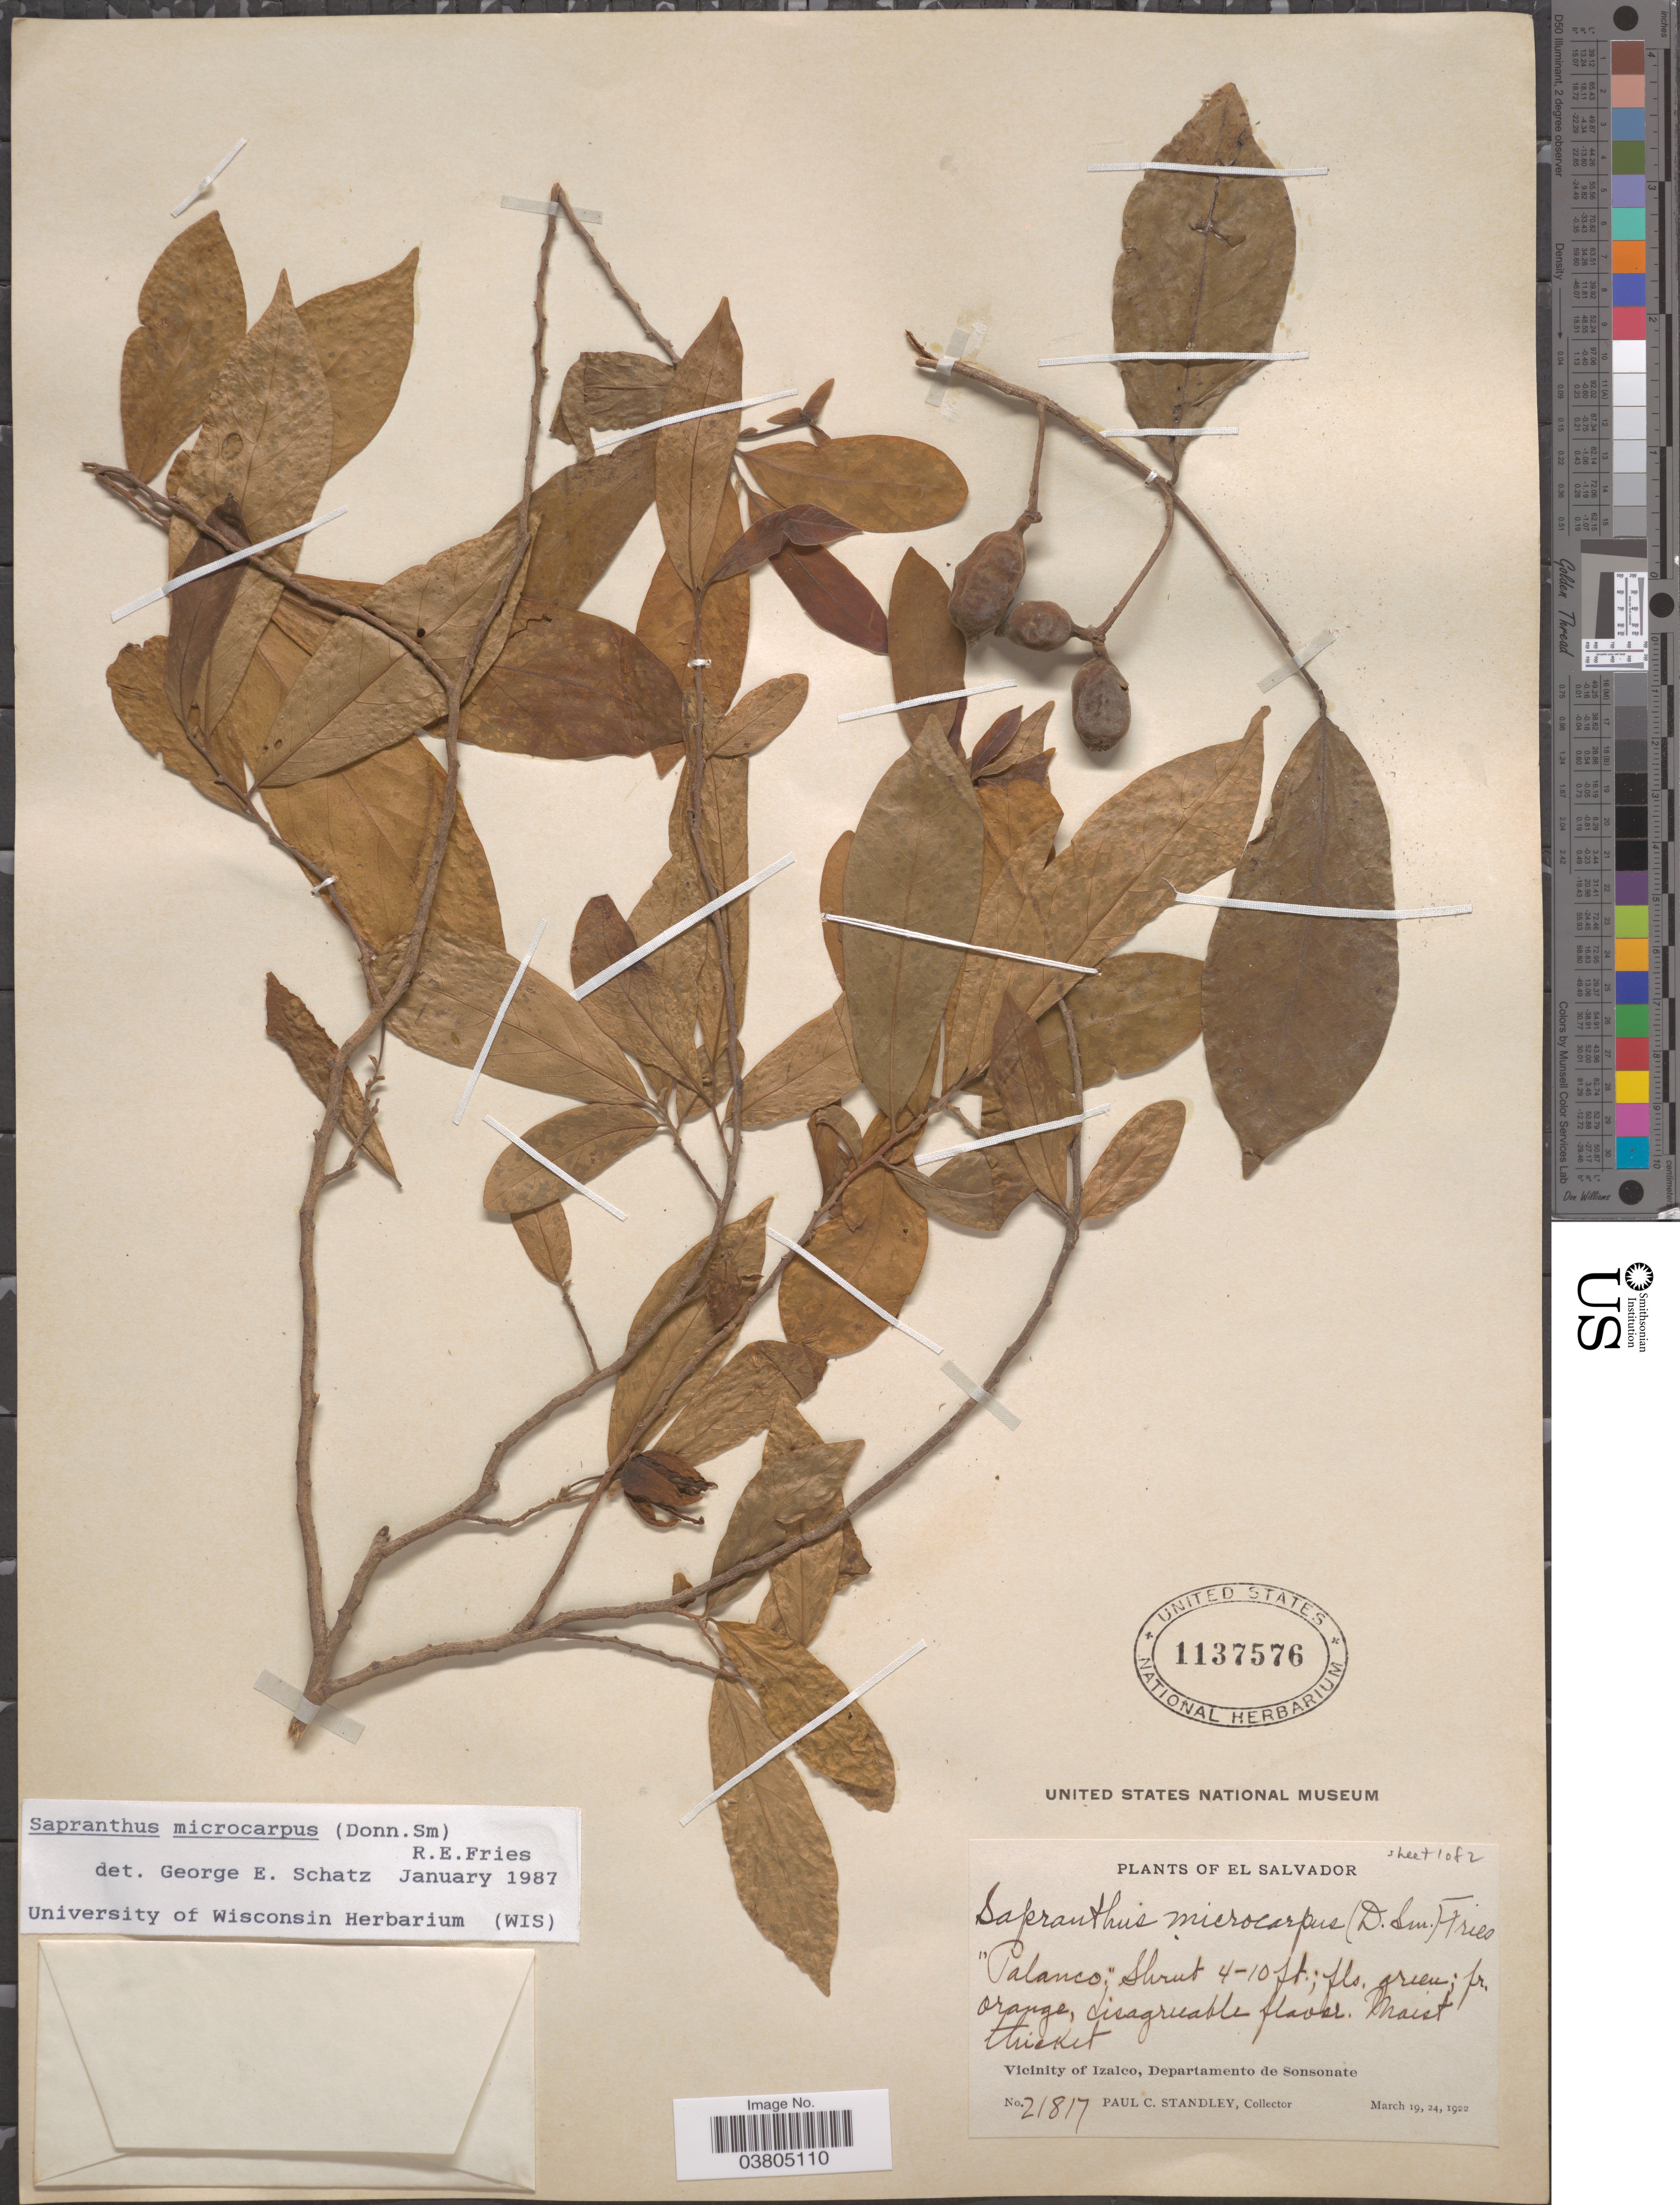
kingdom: Plantae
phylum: Tracheophyta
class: Magnoliopsida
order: Magnoliales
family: Annonaceae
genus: Sapranthus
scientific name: Sapranthus microcarpus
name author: (Donn. Sm.) R.E. Fr.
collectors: P. C. Standley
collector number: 21817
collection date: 1922-03-19/1922-03-24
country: El Salvador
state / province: Sonsonate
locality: Vicinity of Izalco, Departamento de Sonsonate.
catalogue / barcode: US 1137576